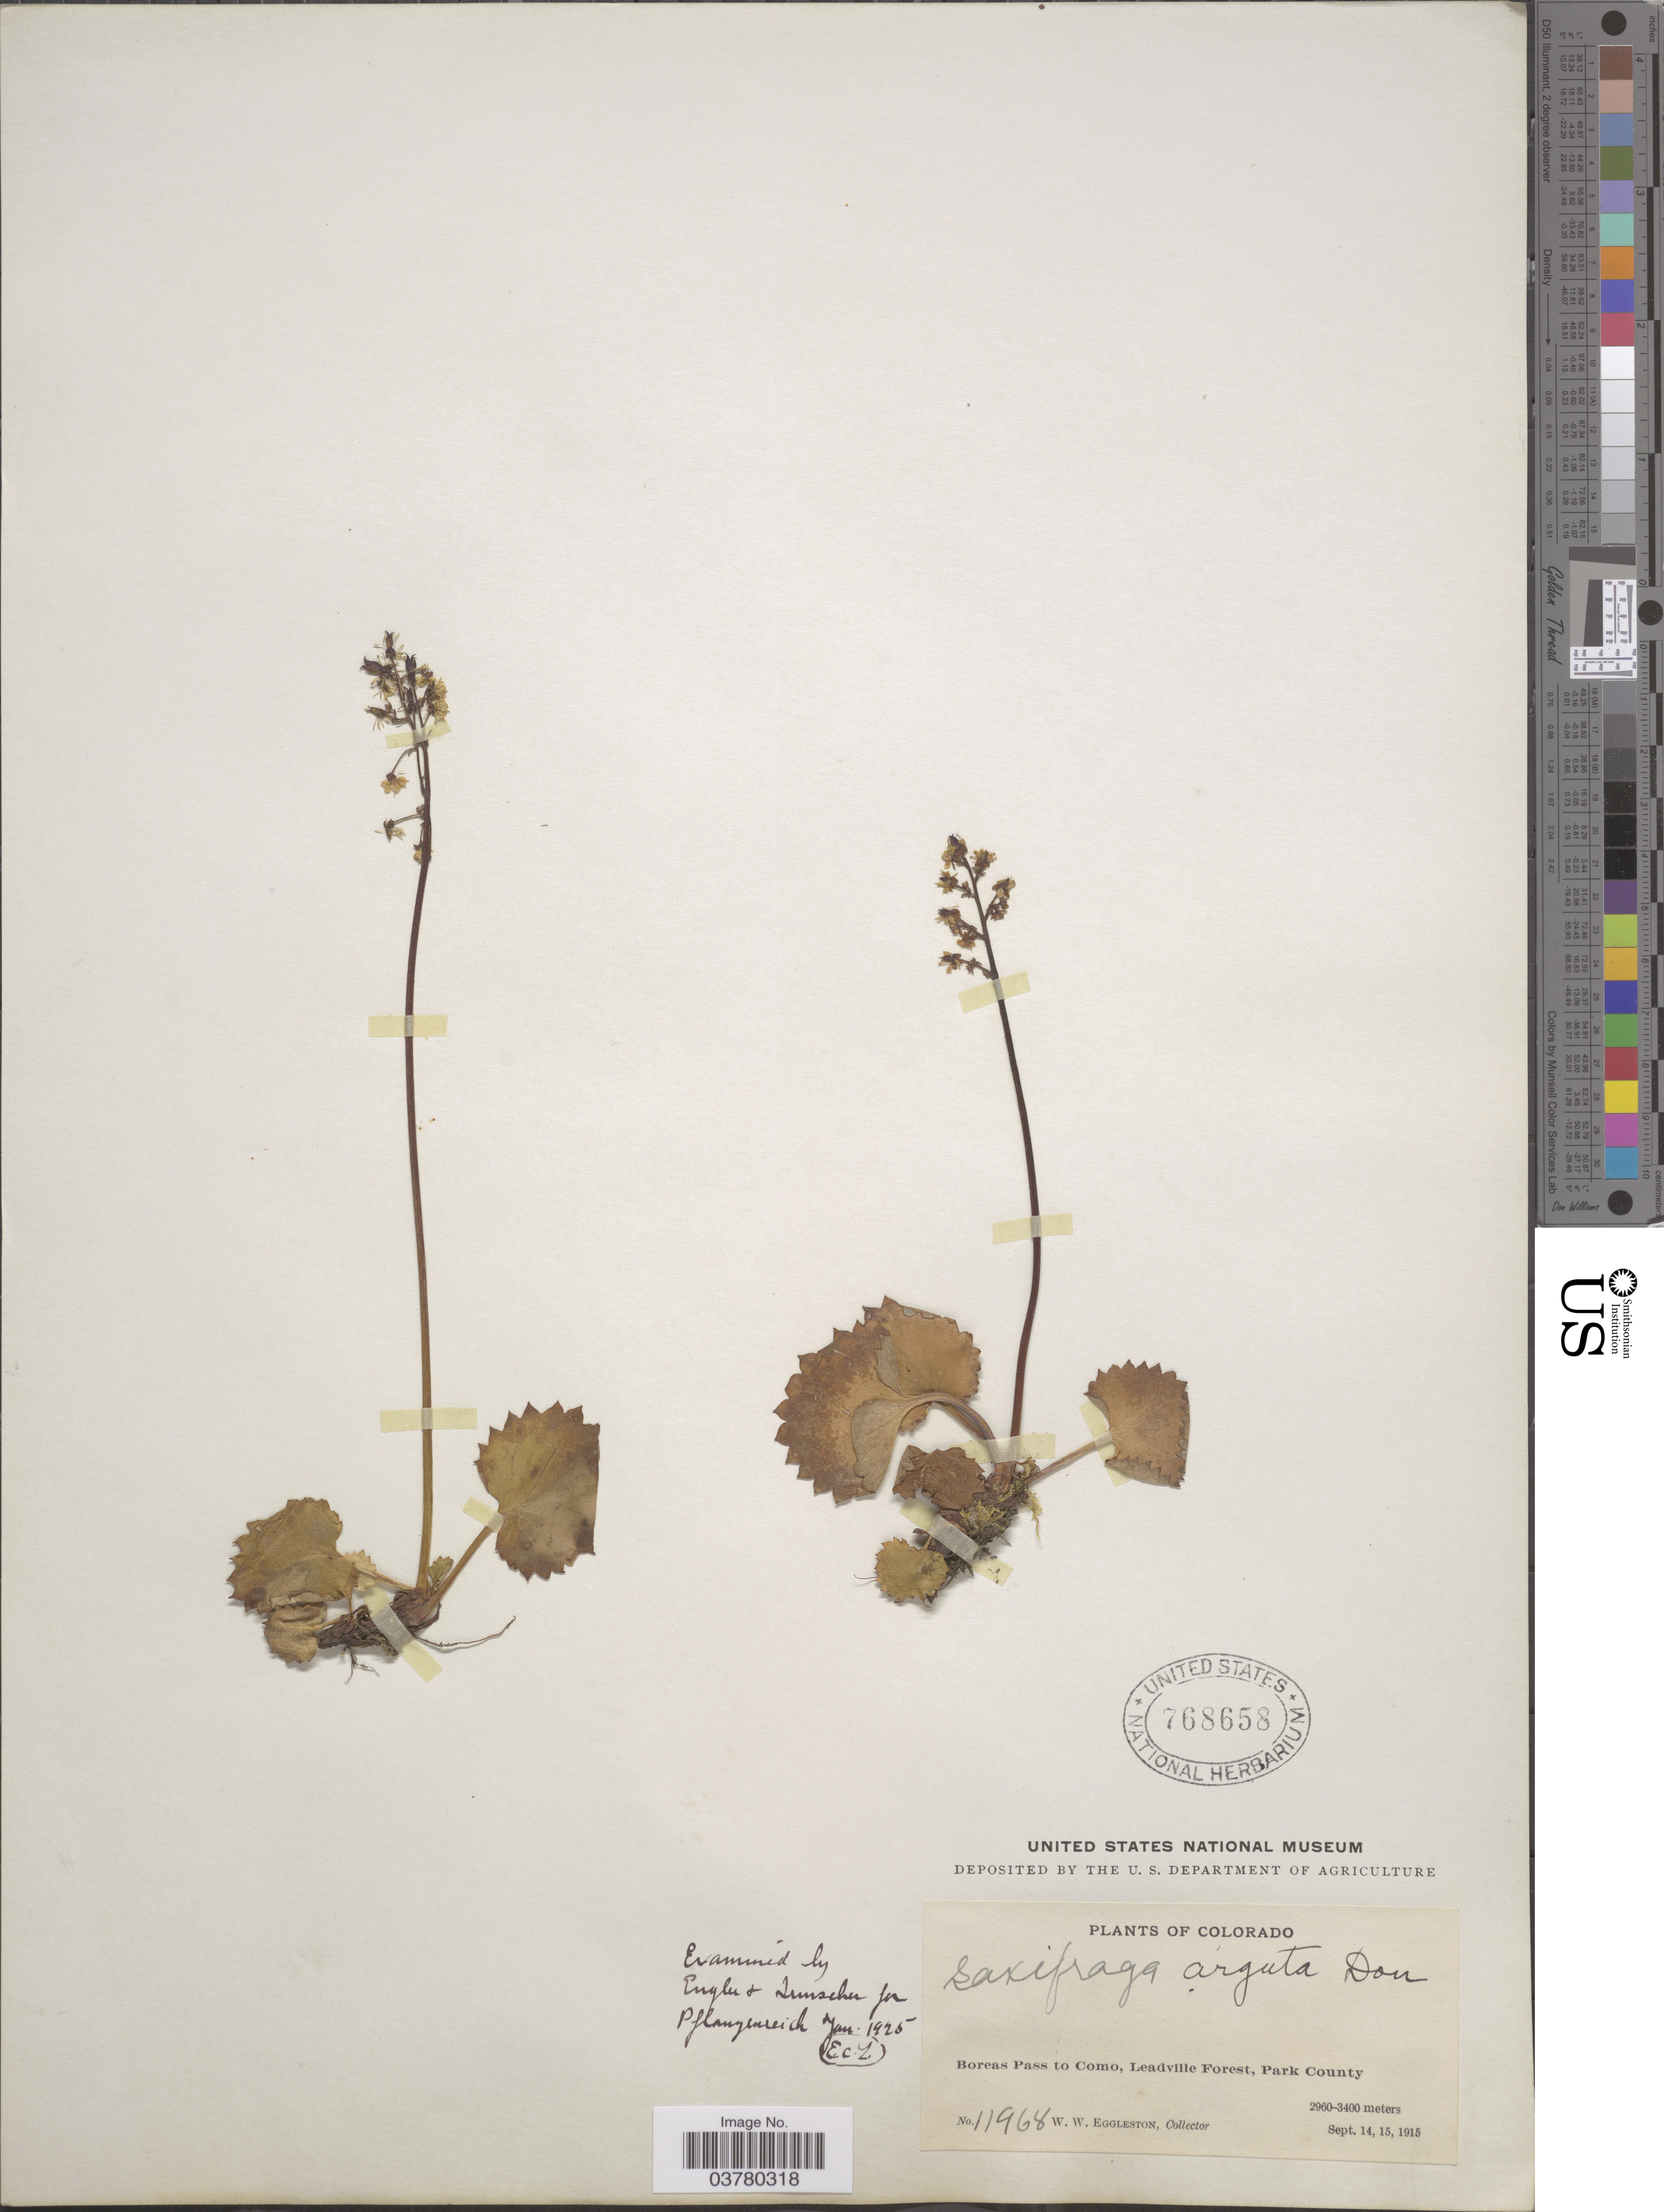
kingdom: Plantae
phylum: Tracheophyta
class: Magnoliopsida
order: Saxifragales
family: Saxifragaceae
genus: Micranthes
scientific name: Micranthes odontoloma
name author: (Piper) A. Heller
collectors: W. W. Eggleston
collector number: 11968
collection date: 1915-09-14/1915-09-15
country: United States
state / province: Colorado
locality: Boreas Pass to Como, Leadville Forest, Park County.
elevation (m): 2960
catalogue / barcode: US 768658